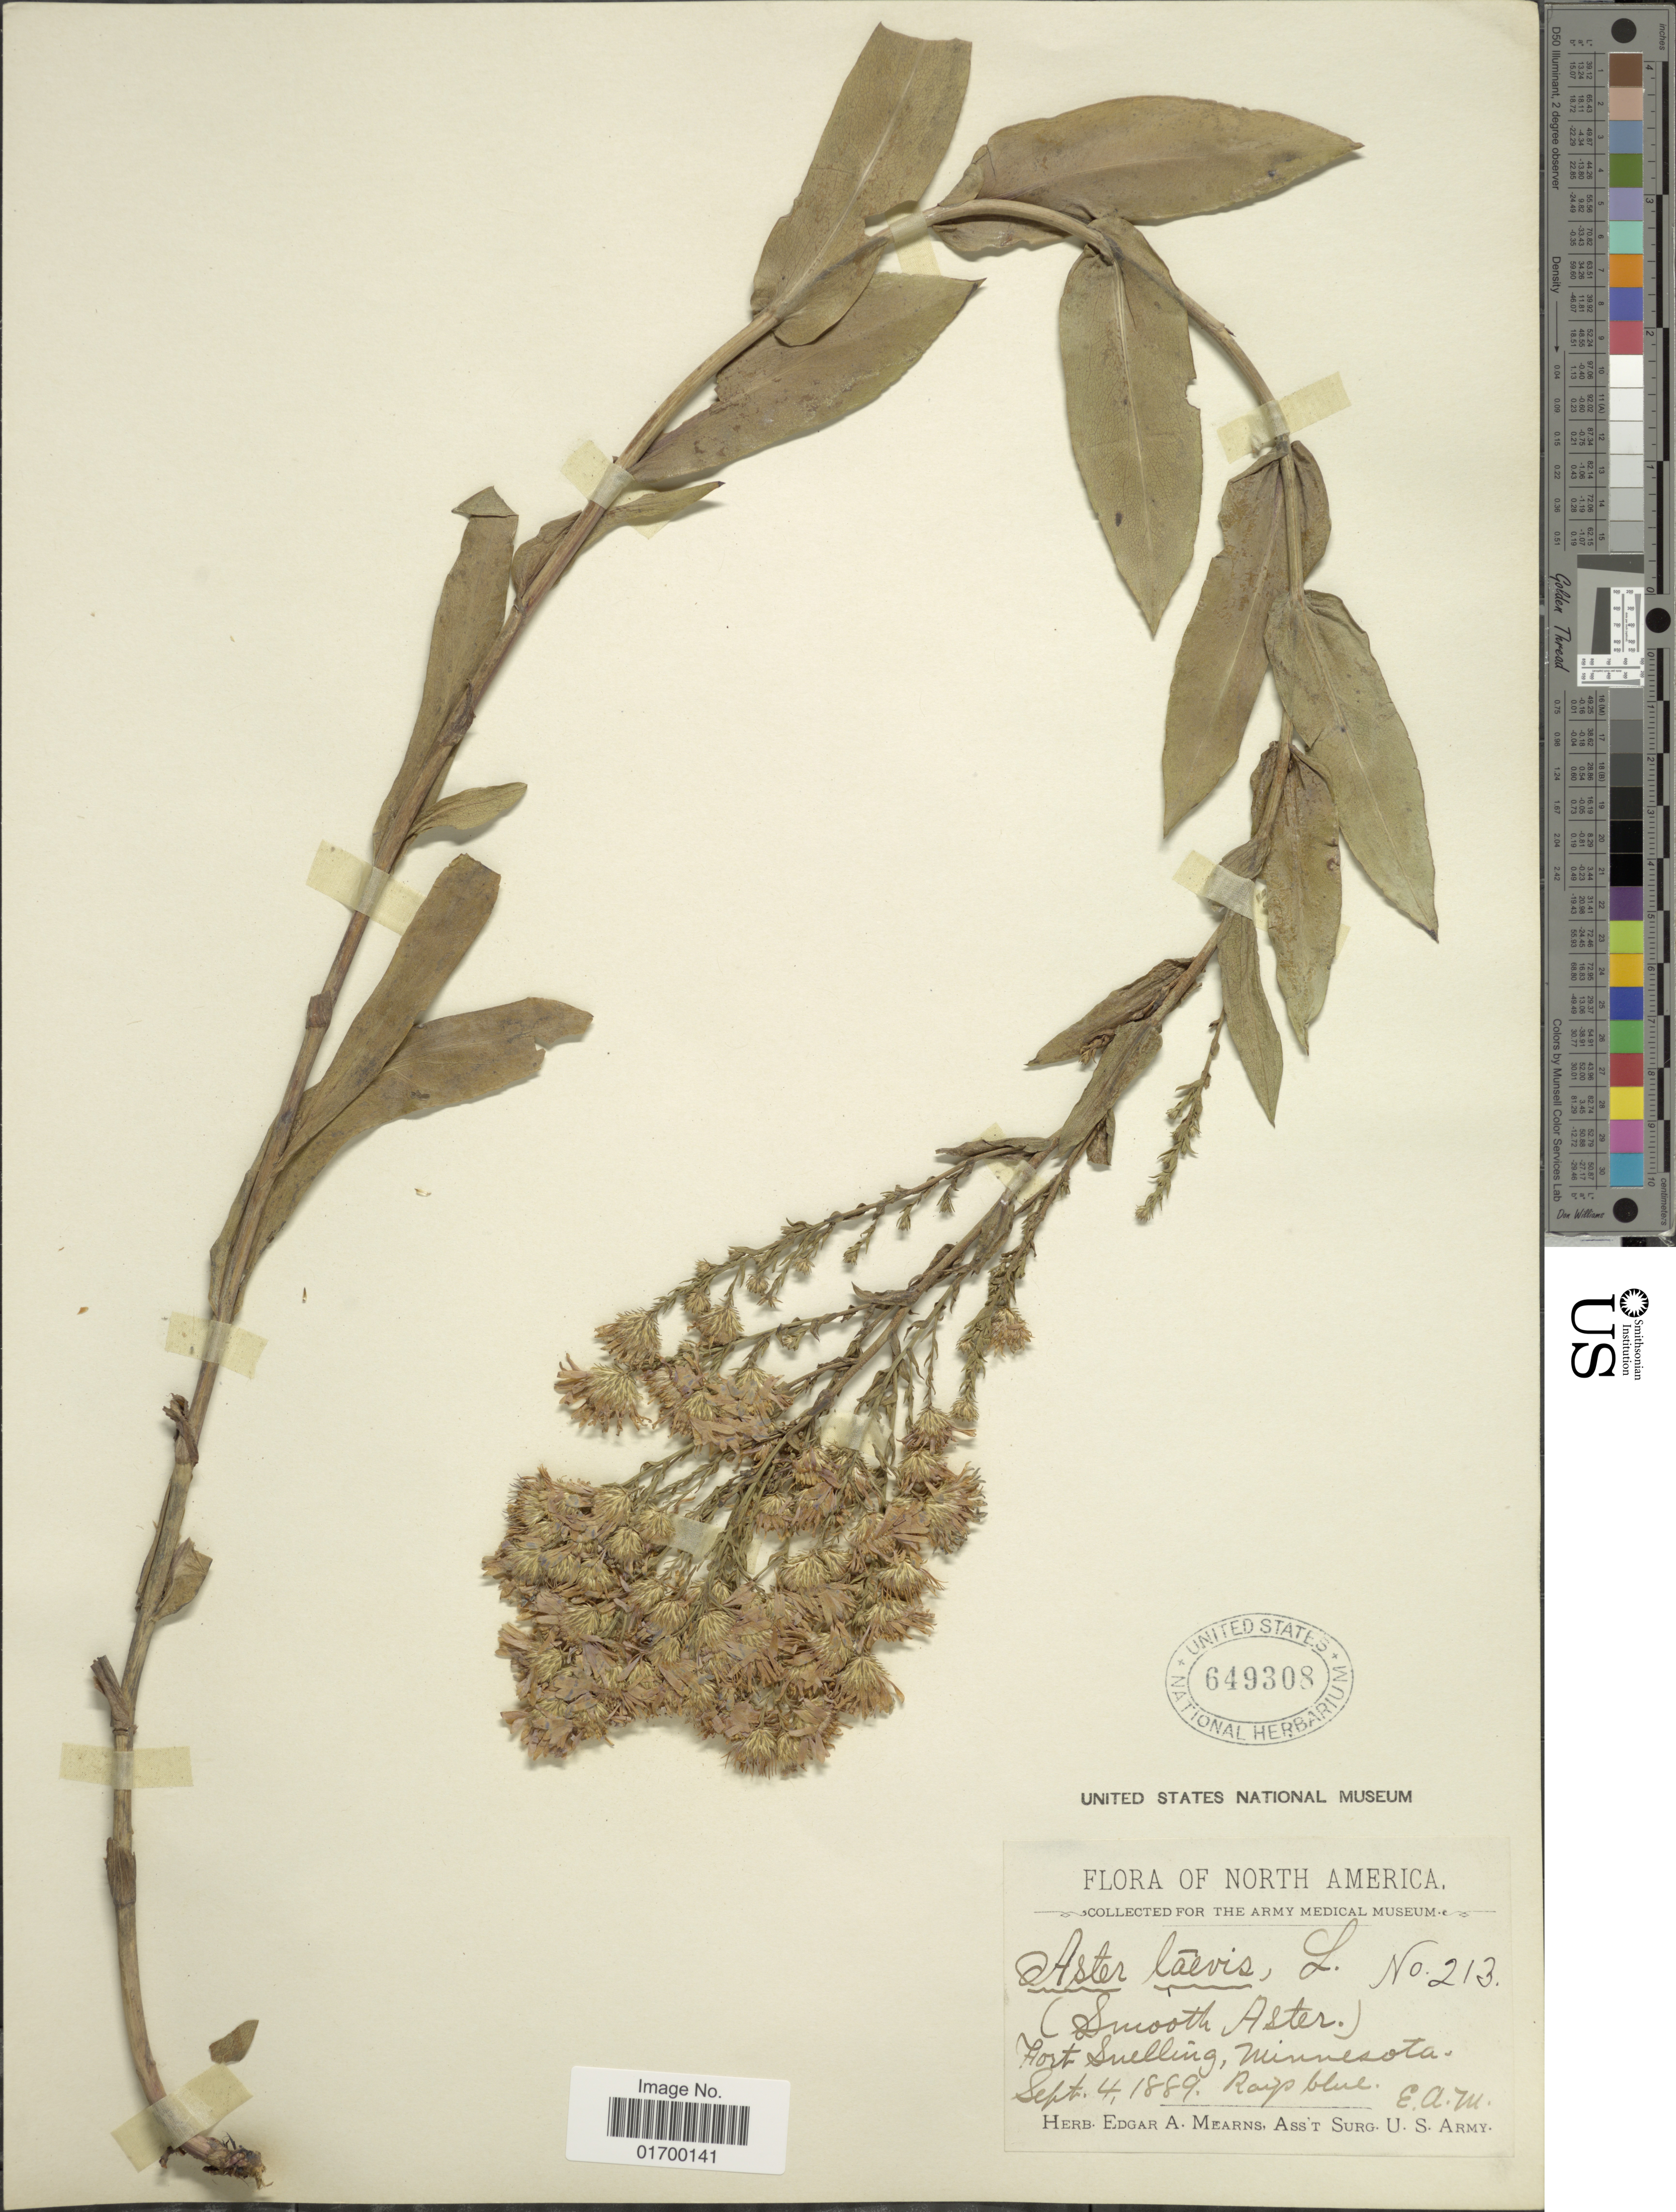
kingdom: Plantae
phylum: Tracheophyta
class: Magnoliopsida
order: Asterales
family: Asteraceae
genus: Symphyotrichum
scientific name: Symphyotrichum laeve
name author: (L.) Á. Löve & D. Löve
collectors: E. A. Mearns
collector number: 213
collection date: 1889-09-04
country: United States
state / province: Minnesota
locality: Fort Snelling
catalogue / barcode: US 649308